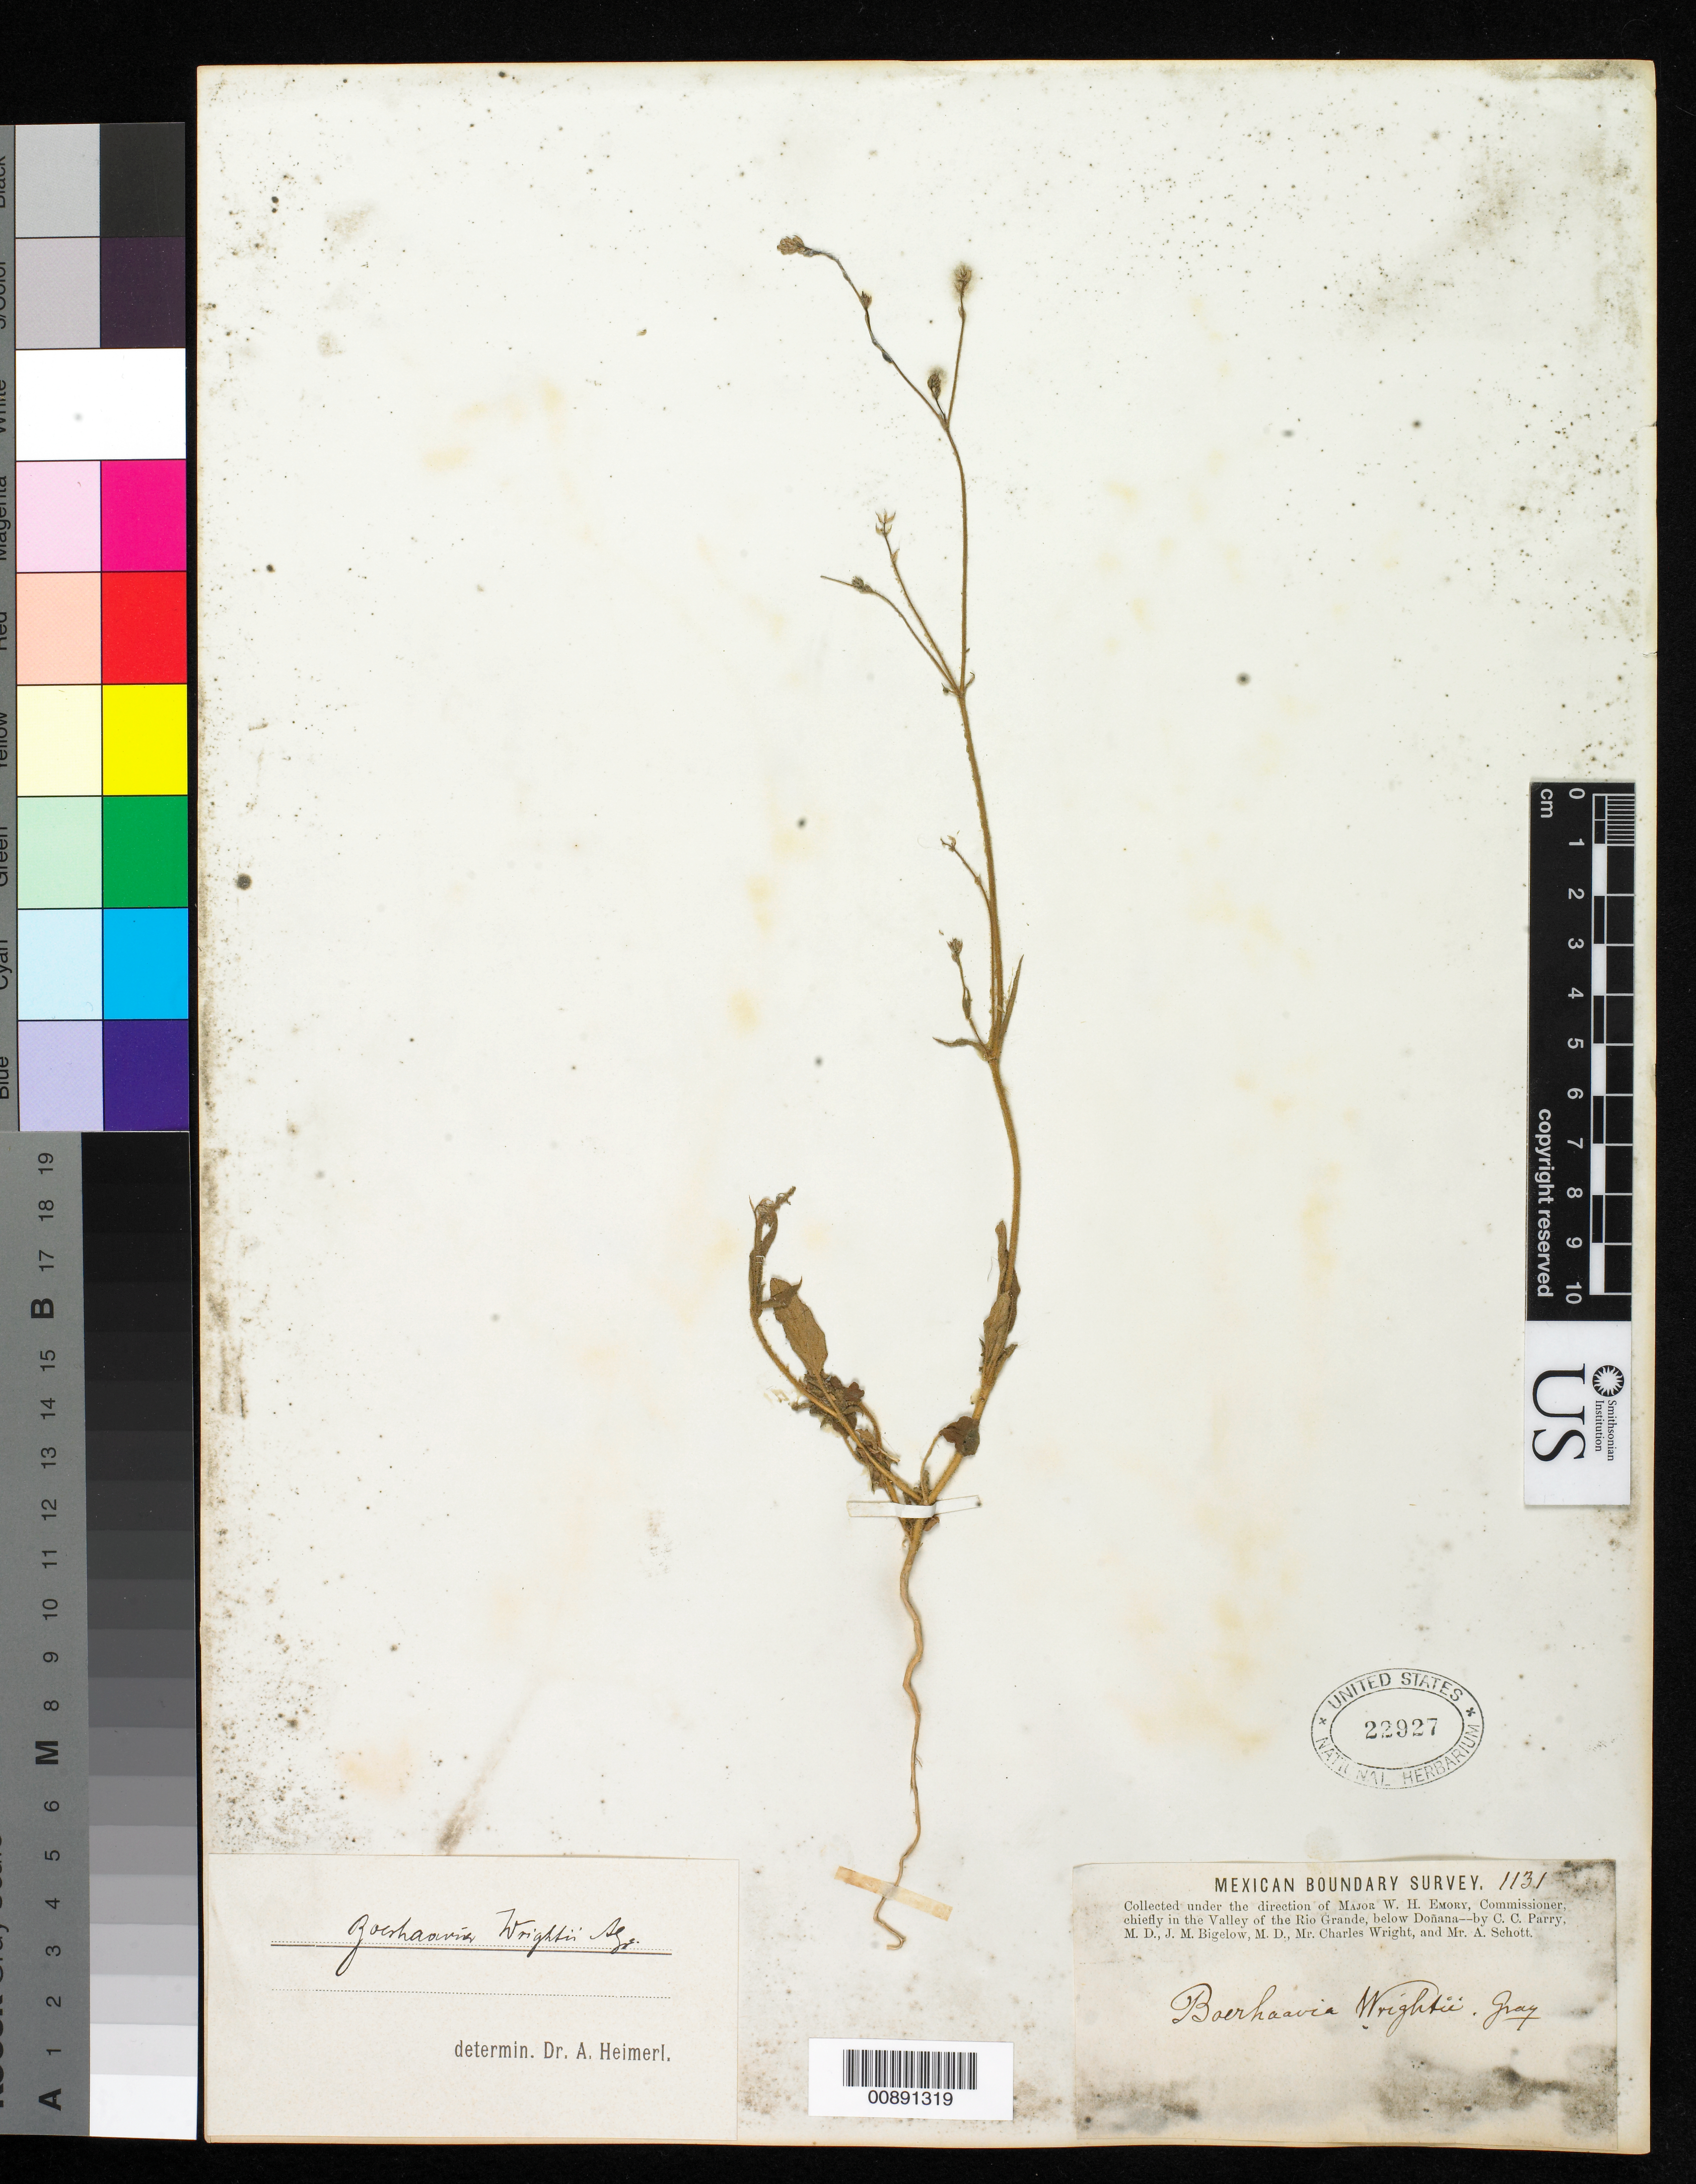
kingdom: Plantae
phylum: Tracheophyta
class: Magnoliopsida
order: Caryophyllales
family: Nyctaginaceae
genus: Boerhavia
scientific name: Boerhavia wrightii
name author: A. Gray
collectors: C. C. Parry, J. M. Bigelow, C. Wright & A. C. V. Schott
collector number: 1131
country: United States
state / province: New Mexico / Texas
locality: Valley of the Rio Grande, below Doñana.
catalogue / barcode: US 22927